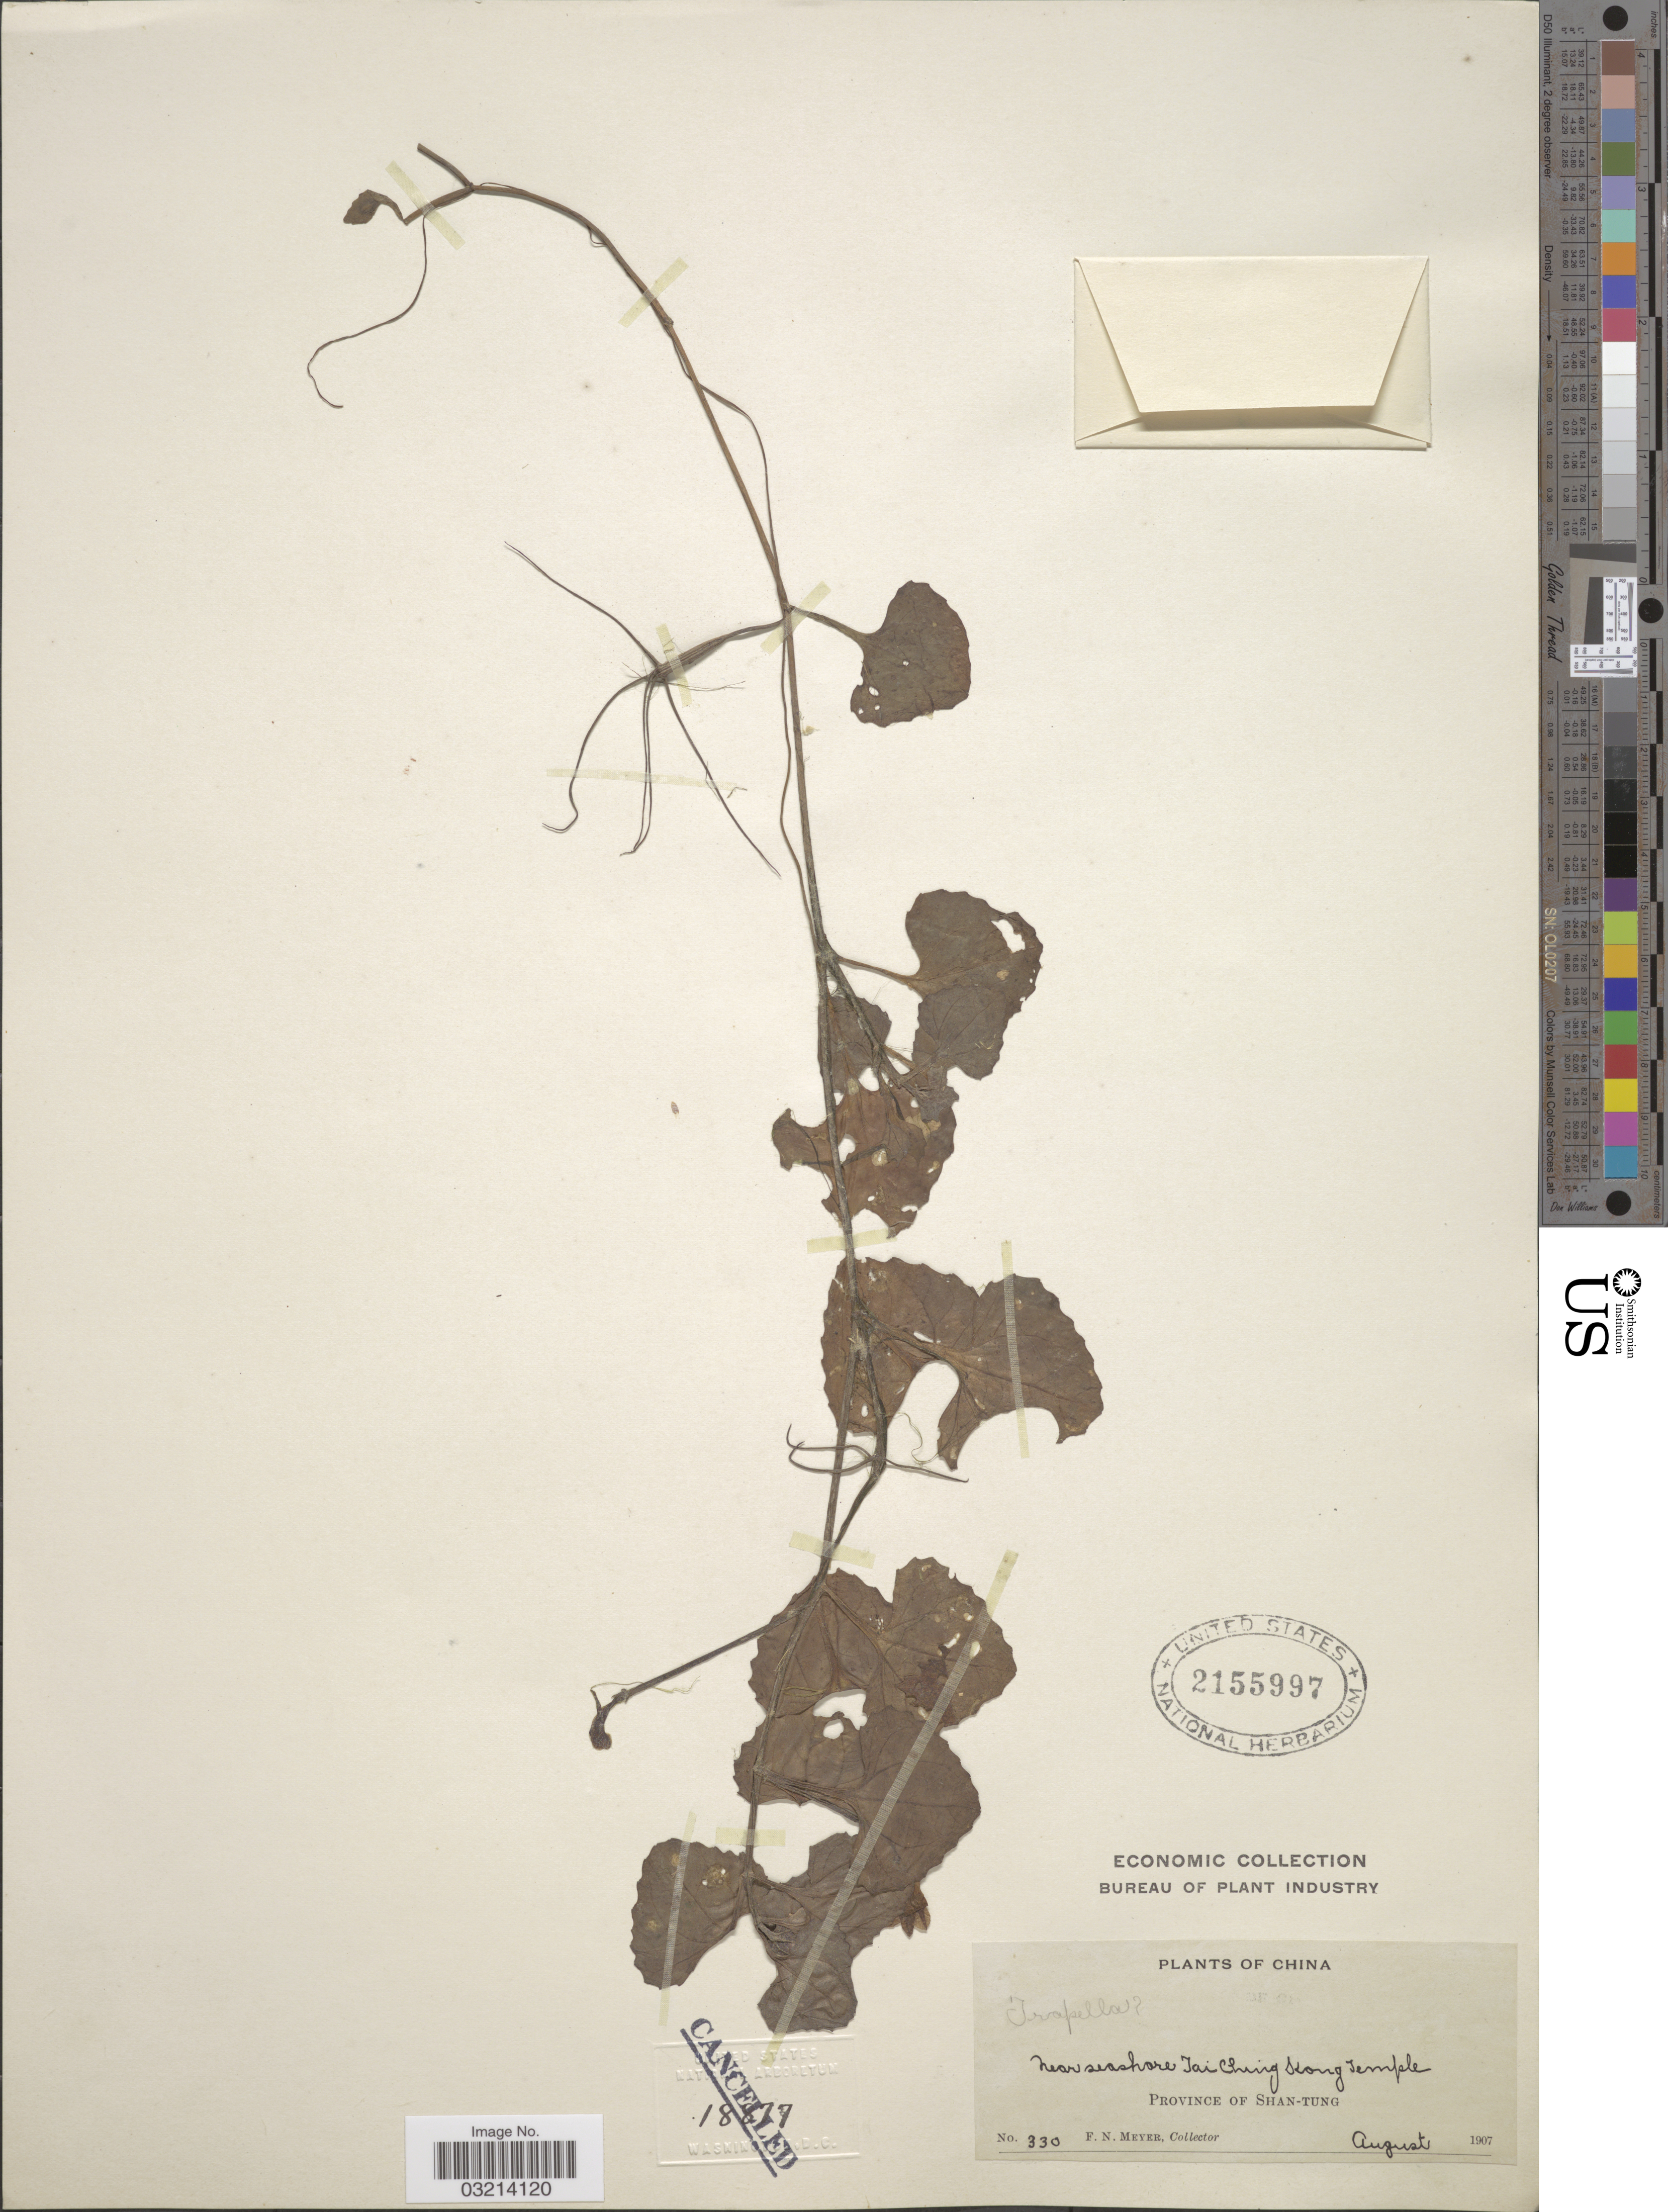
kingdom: Plantae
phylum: Tracheophyta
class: Magnoliopsida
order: Lamiales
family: Plantaginaceae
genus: Trapella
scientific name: Trapella sinensis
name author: Oliv.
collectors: F. N. Meyer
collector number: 330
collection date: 1907-08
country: China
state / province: Shandong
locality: Near seashore Tai Ching Kong Temple. Province of Shan-Tung.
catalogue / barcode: US 2155997